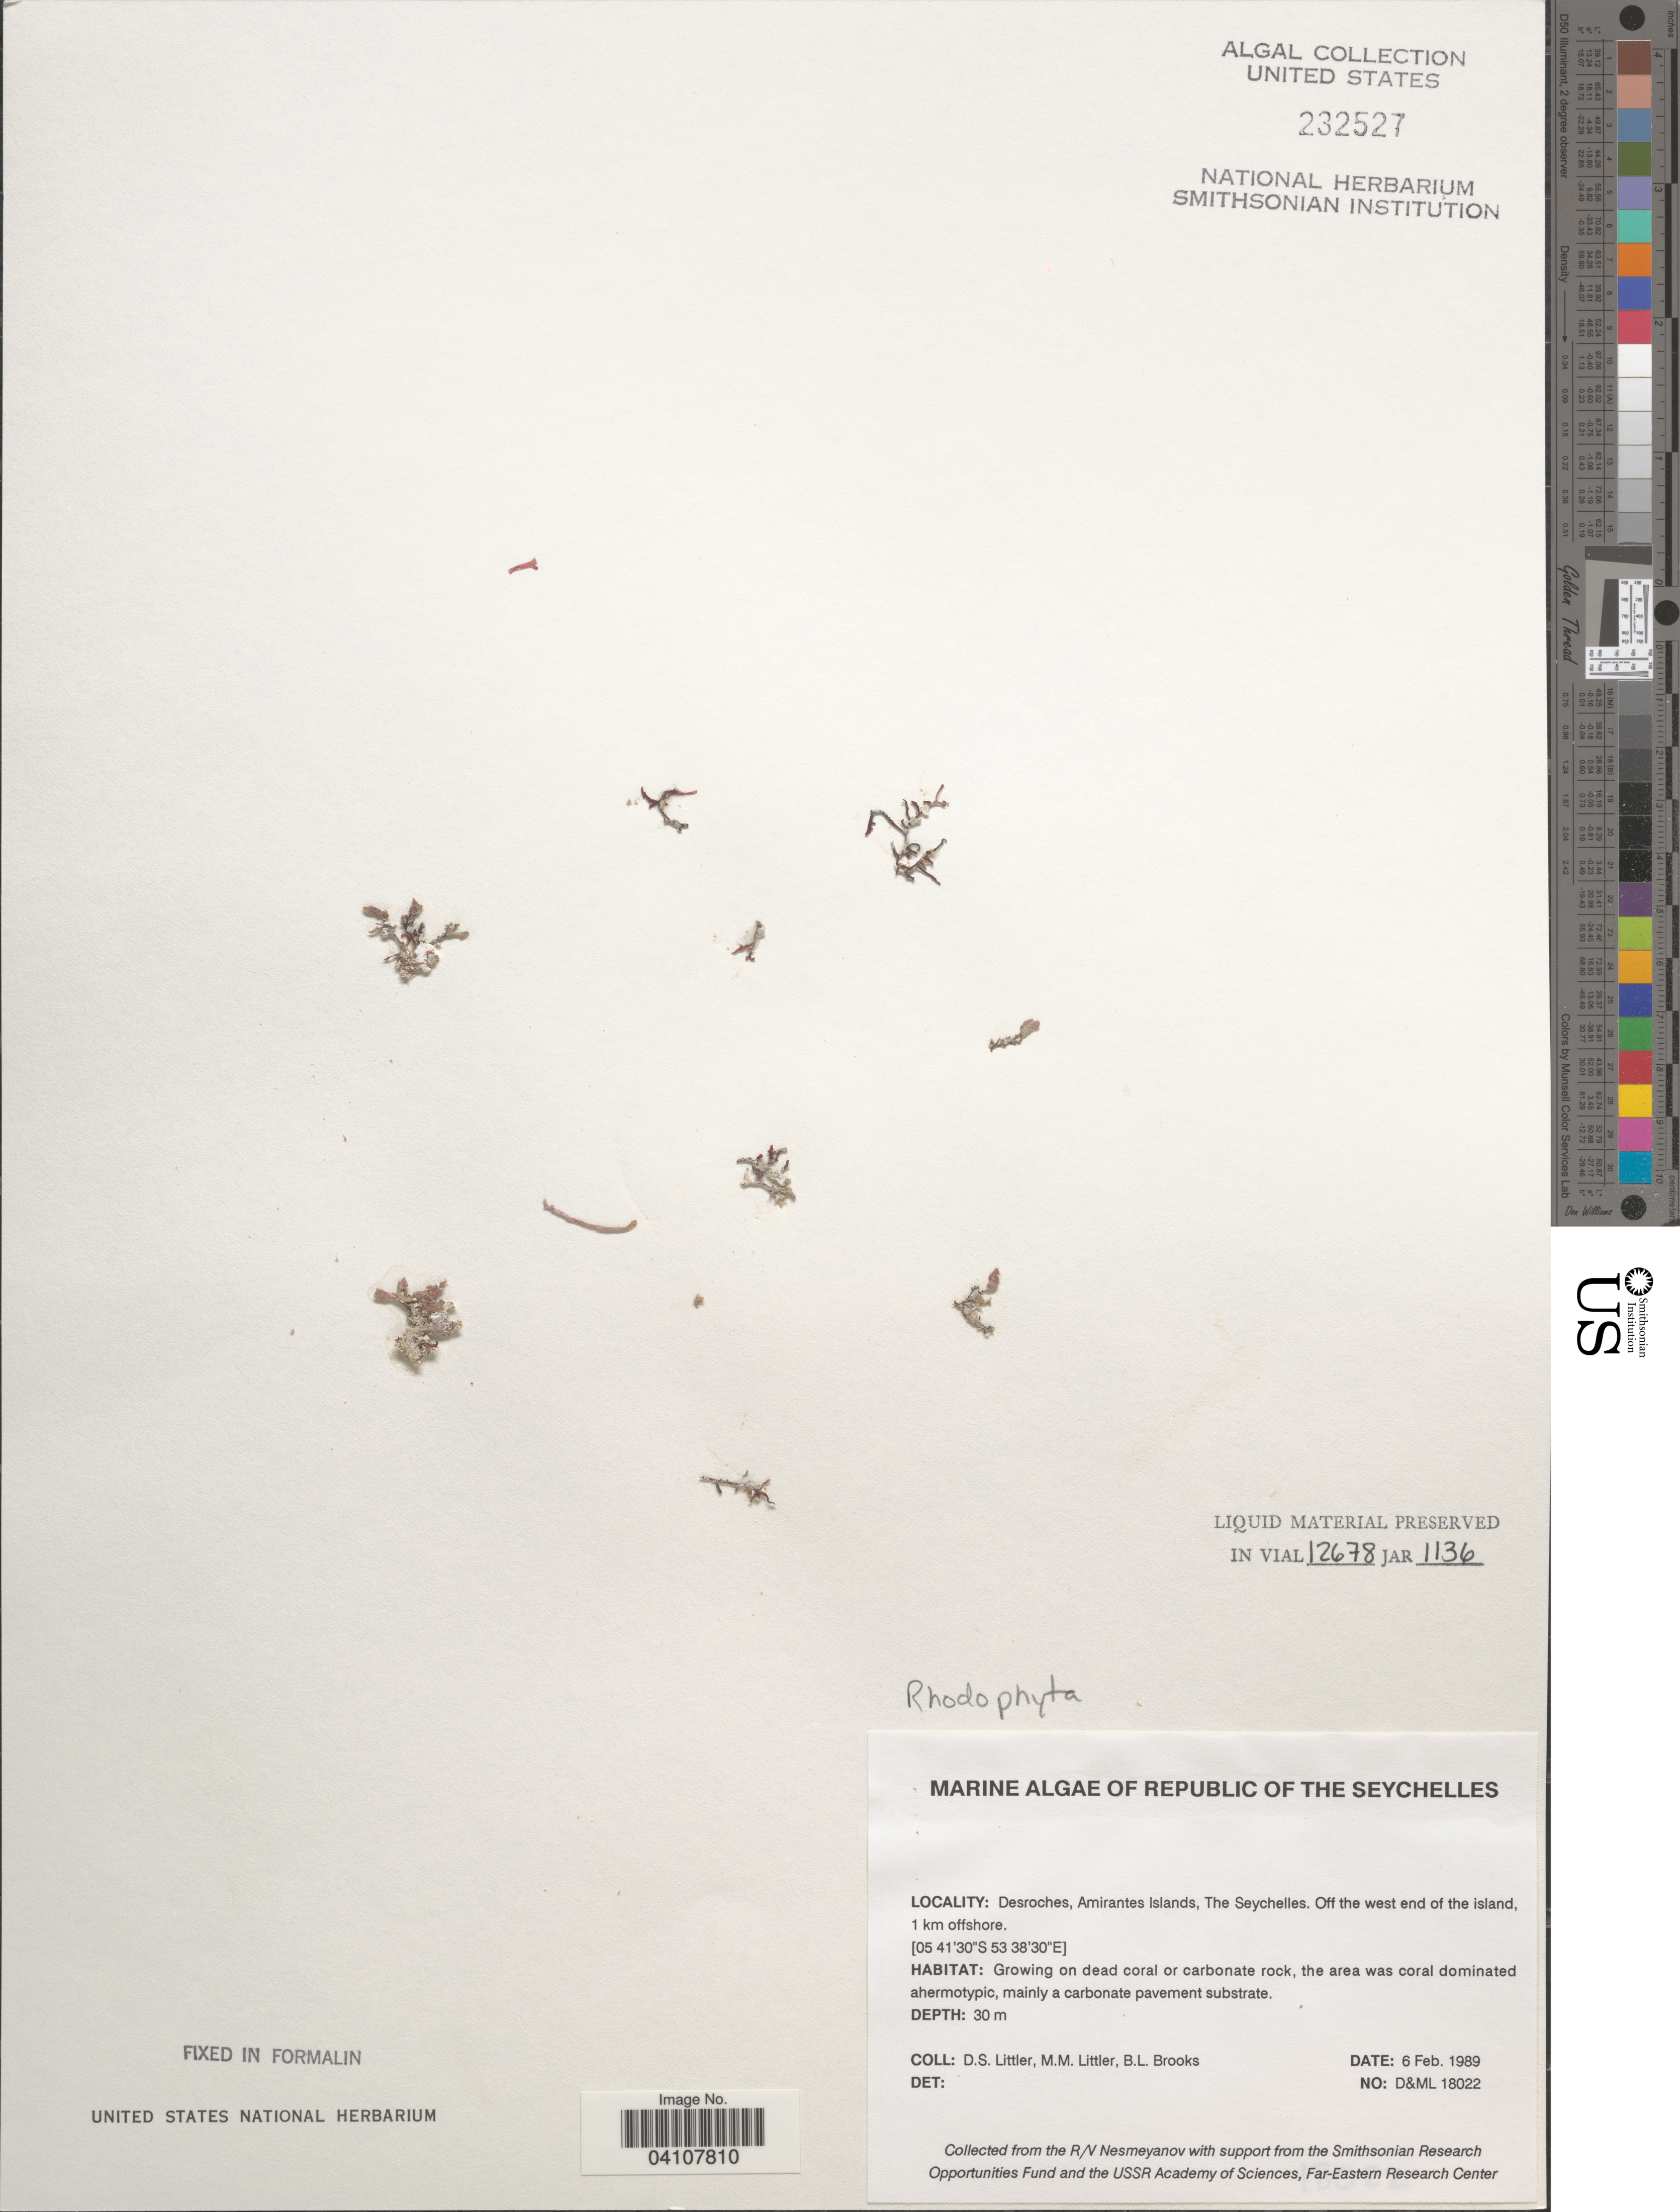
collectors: D. S. Littler & B. Brooks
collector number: D&ML18022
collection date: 1989-02-06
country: Seychelles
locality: Republic of the Seychelles. Desroches, Amirantes Islands. Off the west end of the island, 1 km offshore.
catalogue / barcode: US 232527